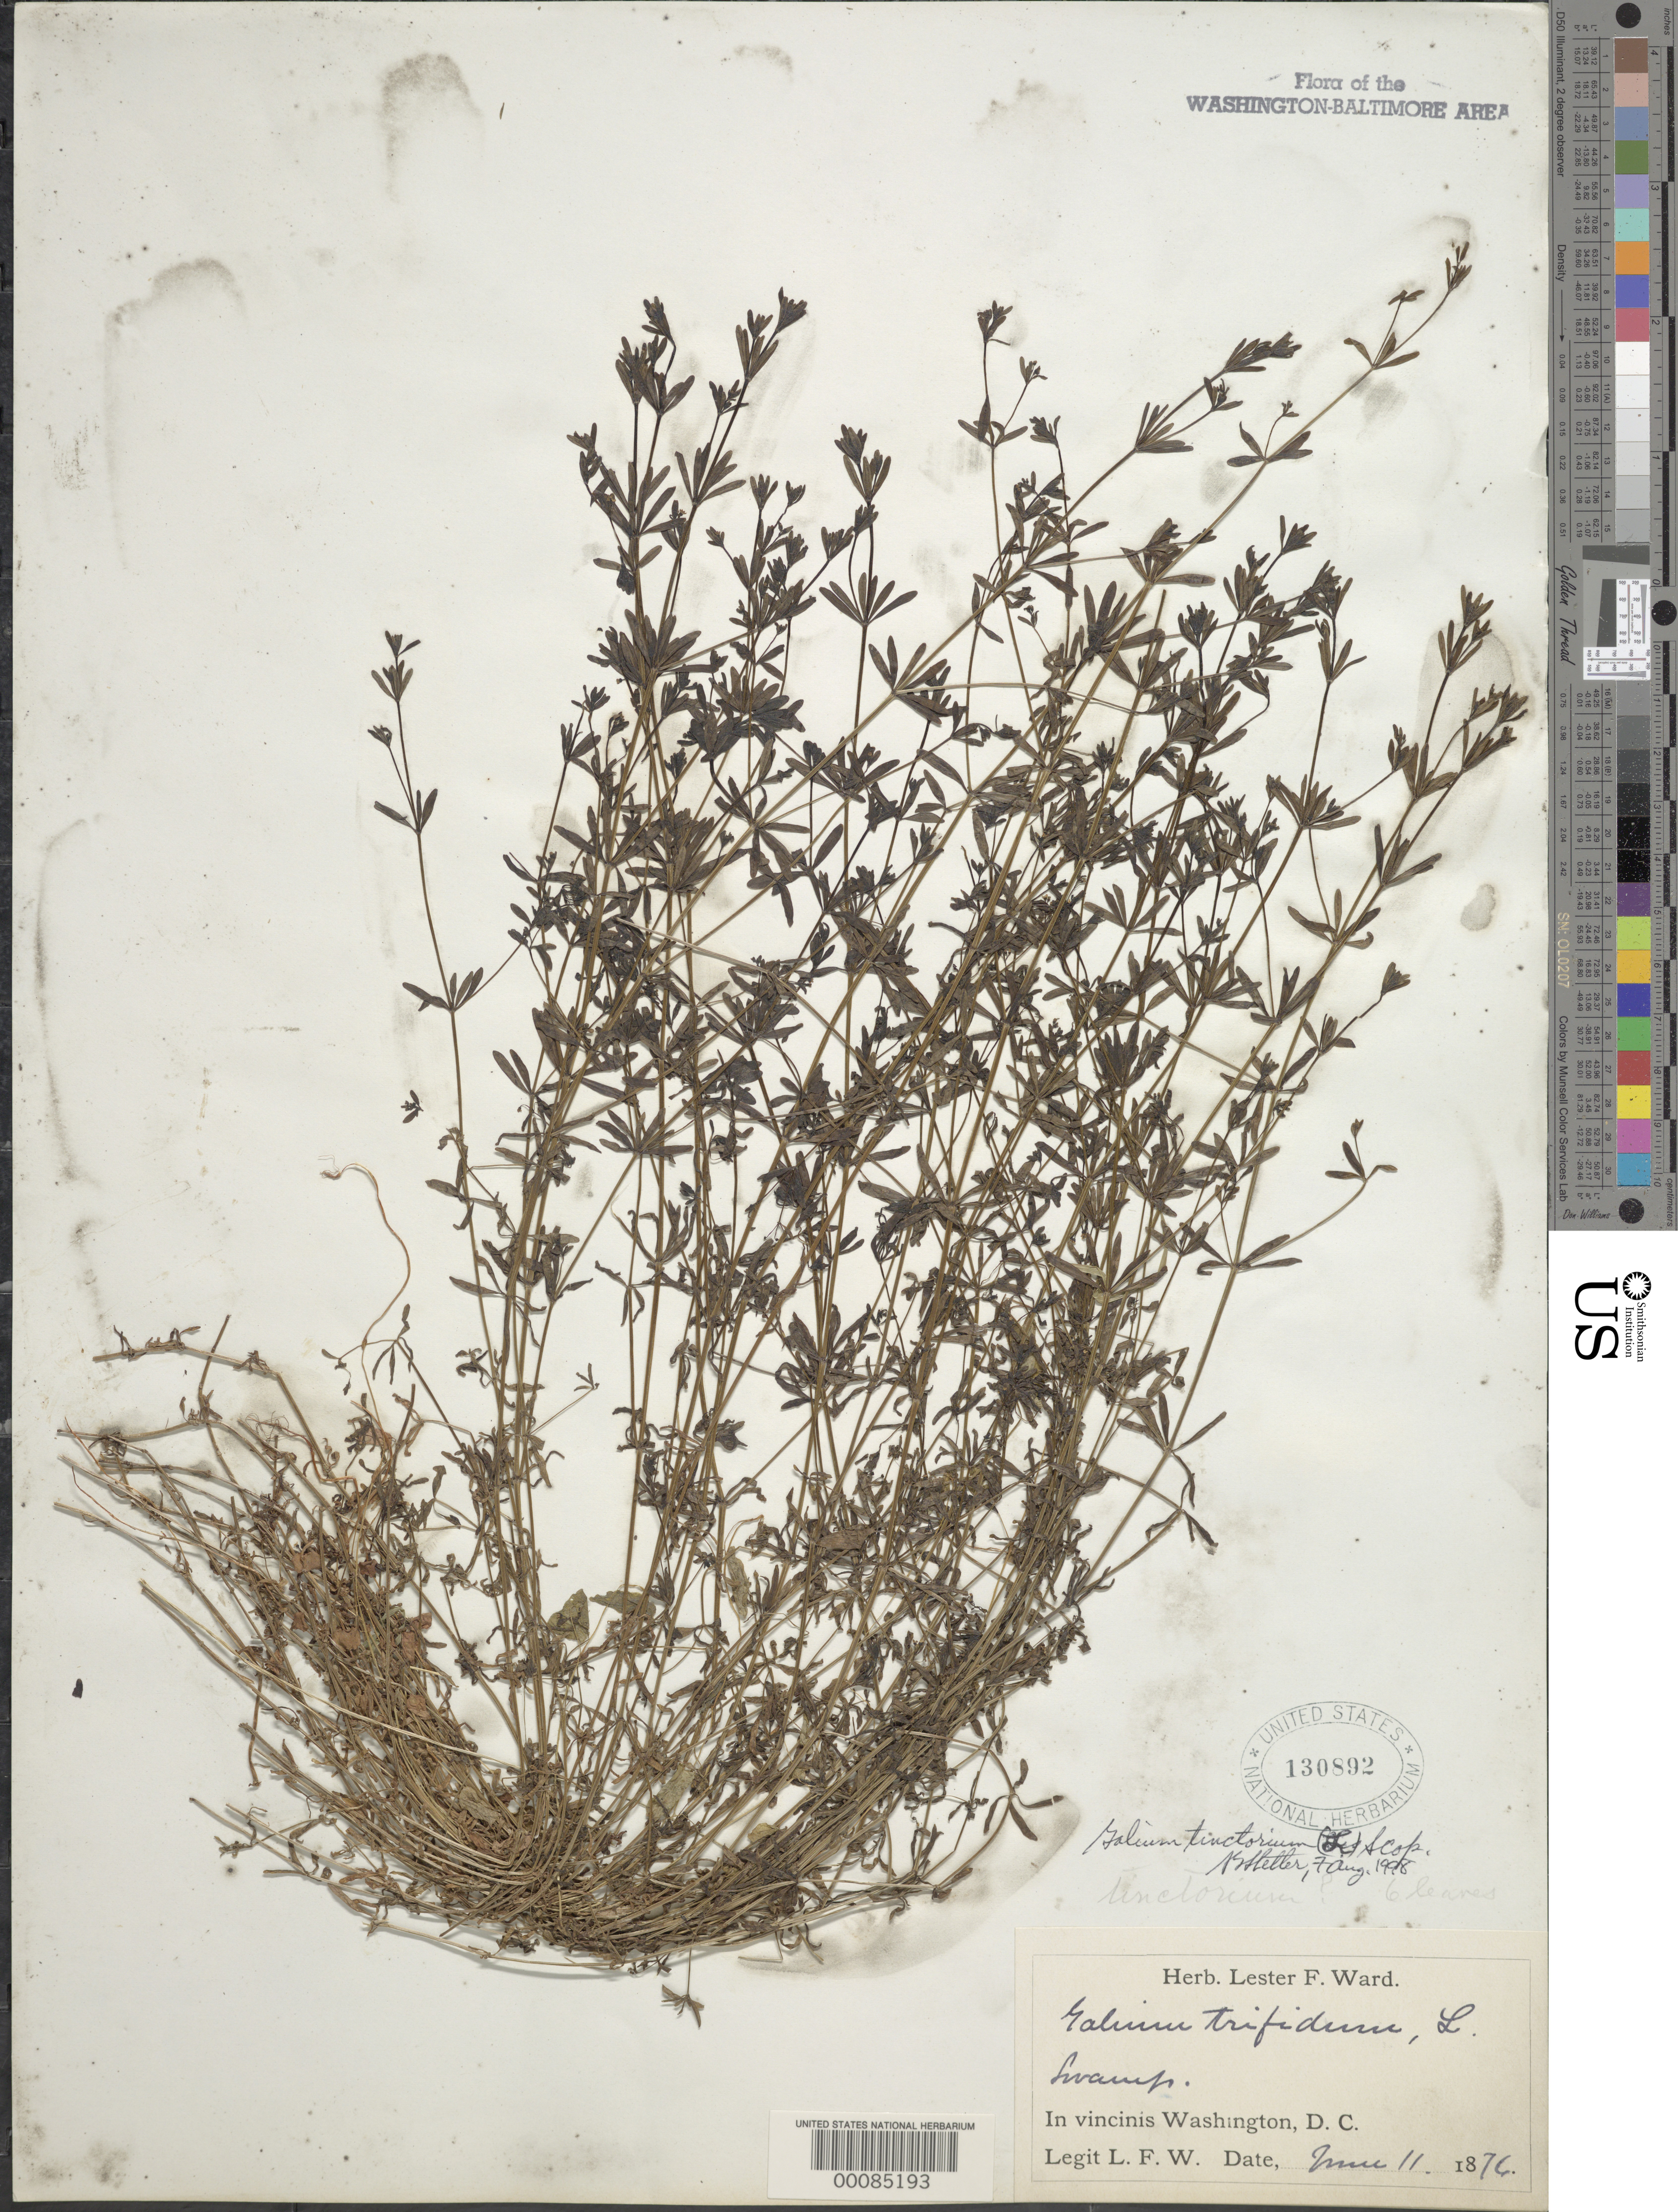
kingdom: Plantae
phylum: Tracheophyta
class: Magnoliopsida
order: Gentianales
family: Rubiaceae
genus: Galium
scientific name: Galium tinctorium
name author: (L.) Scop.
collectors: L. F. Ward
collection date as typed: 11 Jun 1876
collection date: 1876-06-11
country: United States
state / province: District of Columbia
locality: Washington DC area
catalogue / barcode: US 130892